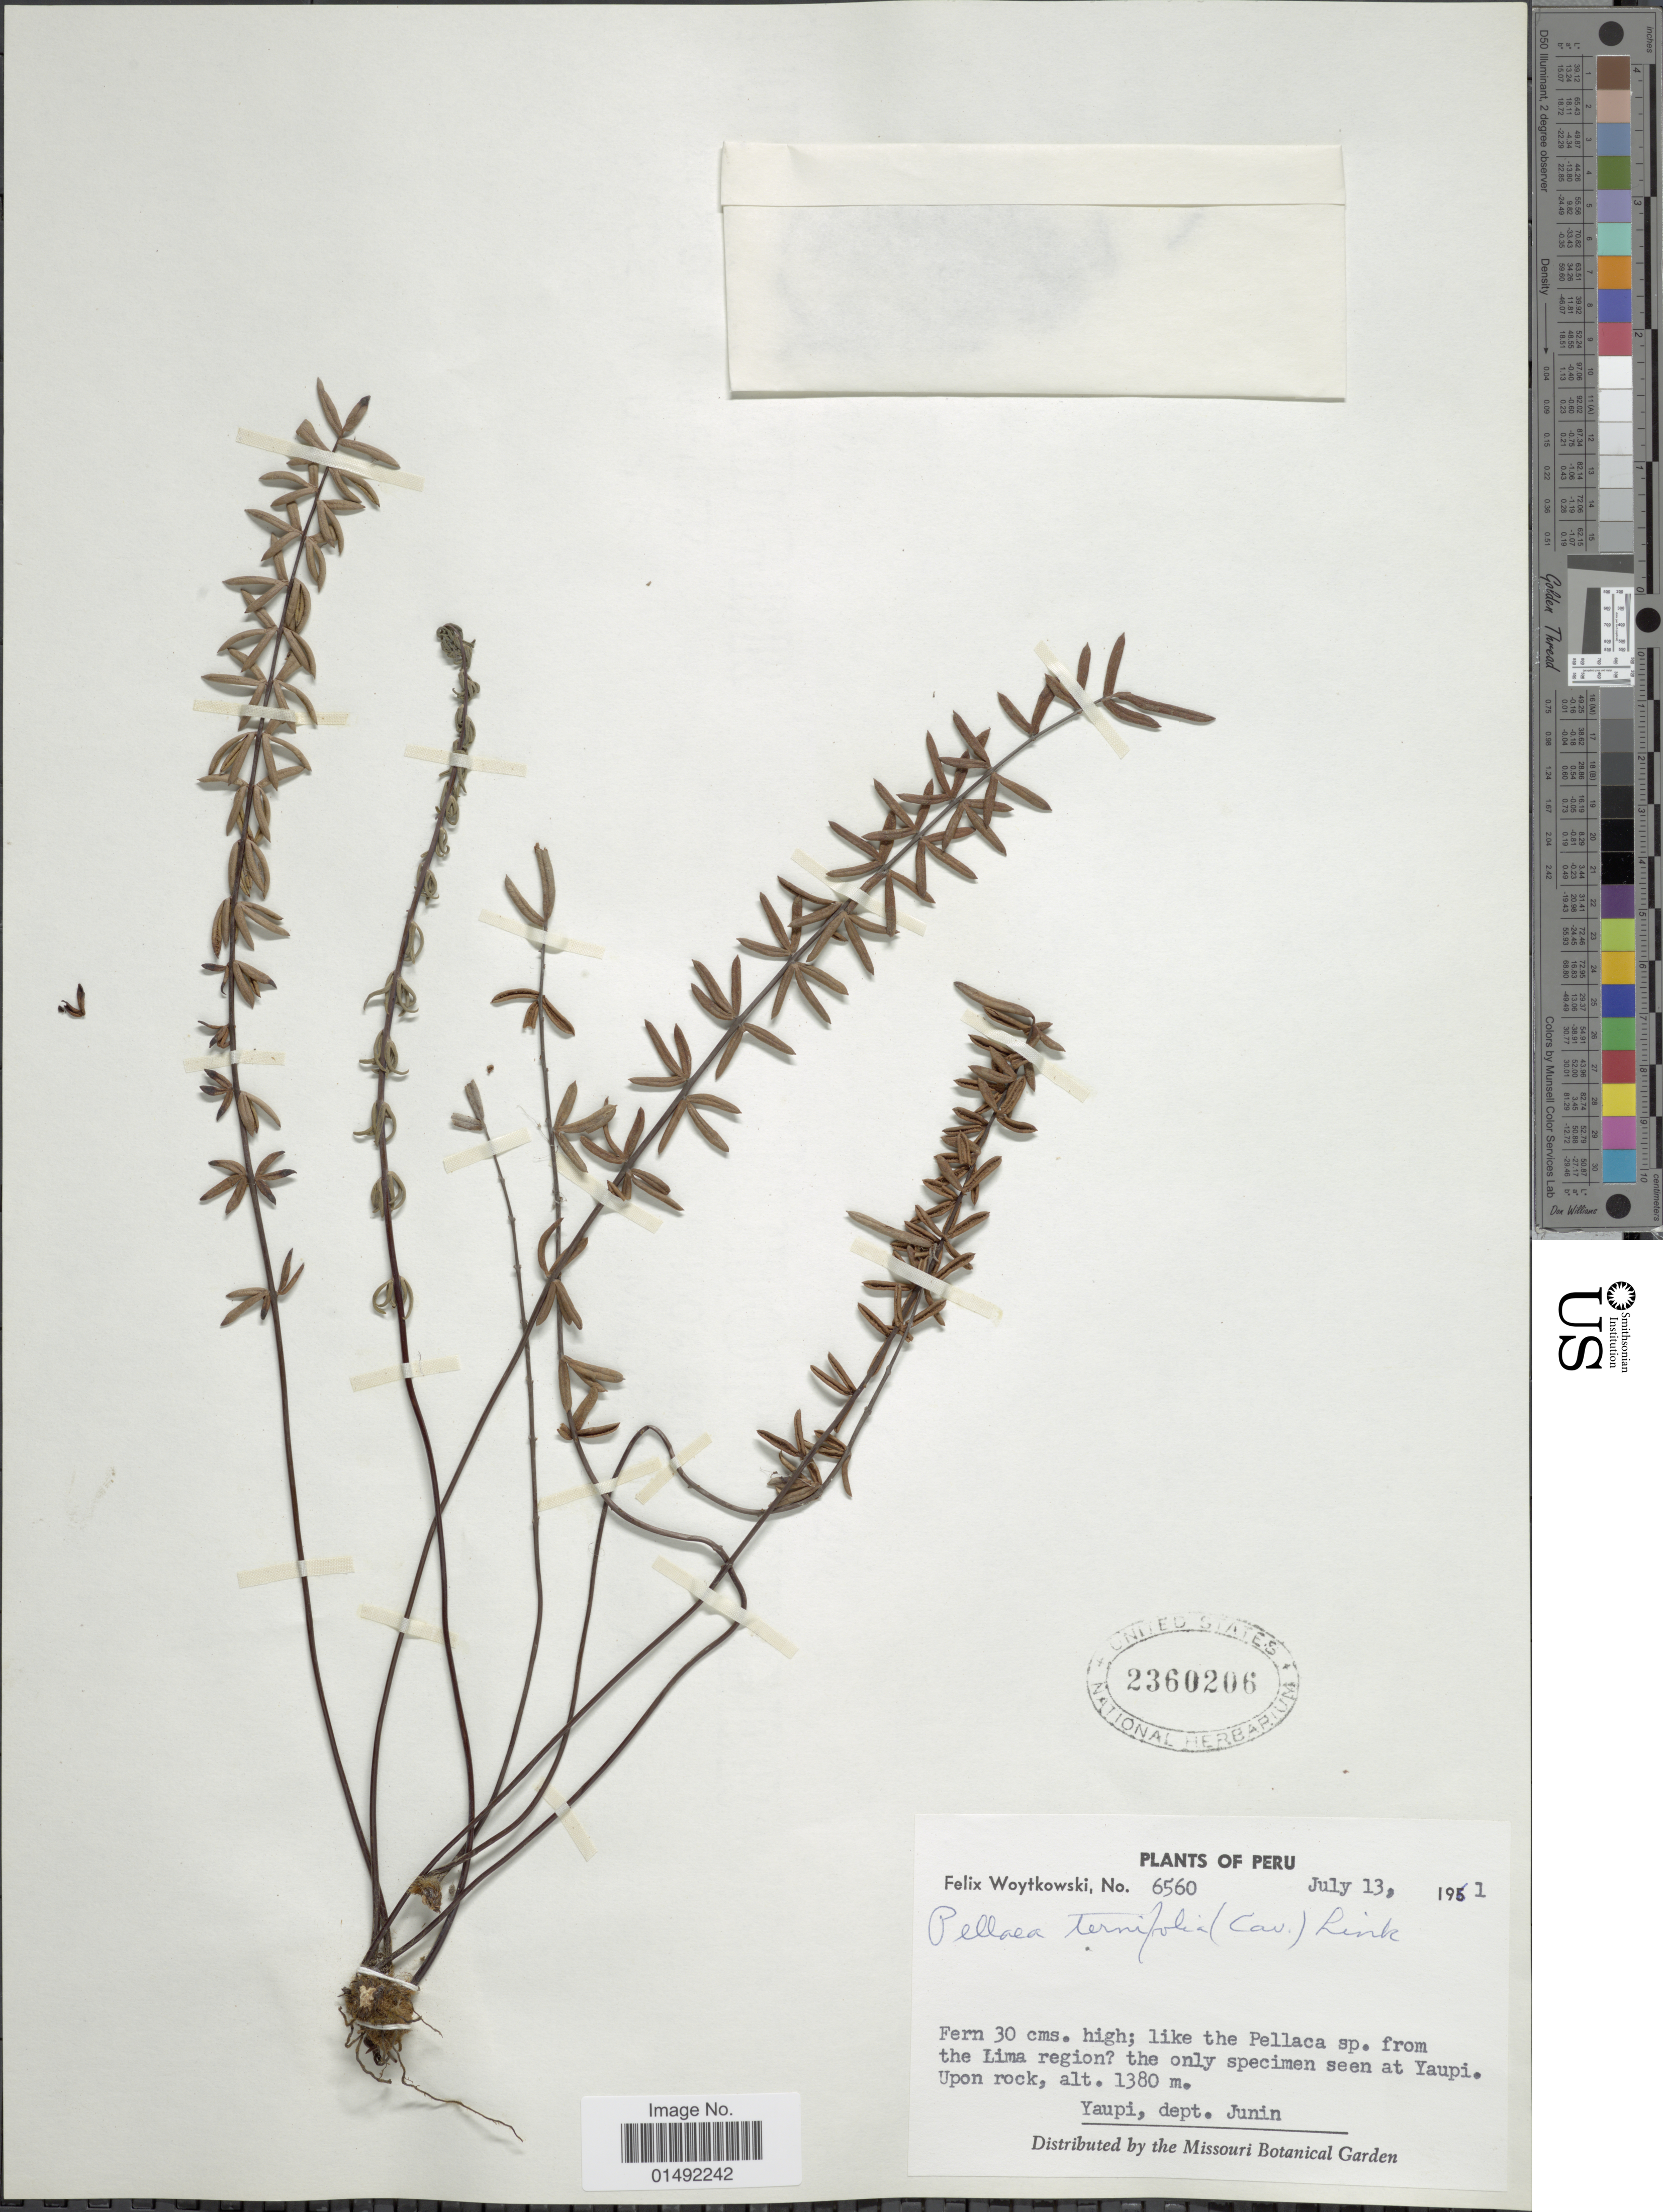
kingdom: Plantae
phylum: Tracheophyta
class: Polypodiopsida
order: Polypodiales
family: Pteridaceae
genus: Pellaea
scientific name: Pellaea ternifolia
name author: (Cav.) Link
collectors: F. Woytkowski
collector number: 6560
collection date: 1961-07-13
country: Peru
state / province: Junín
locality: Like the Pellaca sp. from the Lima region [unsure placement] the only specimen seen at Yaupi. Upon rock, Yaupi, dept. Junin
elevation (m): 1380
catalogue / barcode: US 2360206